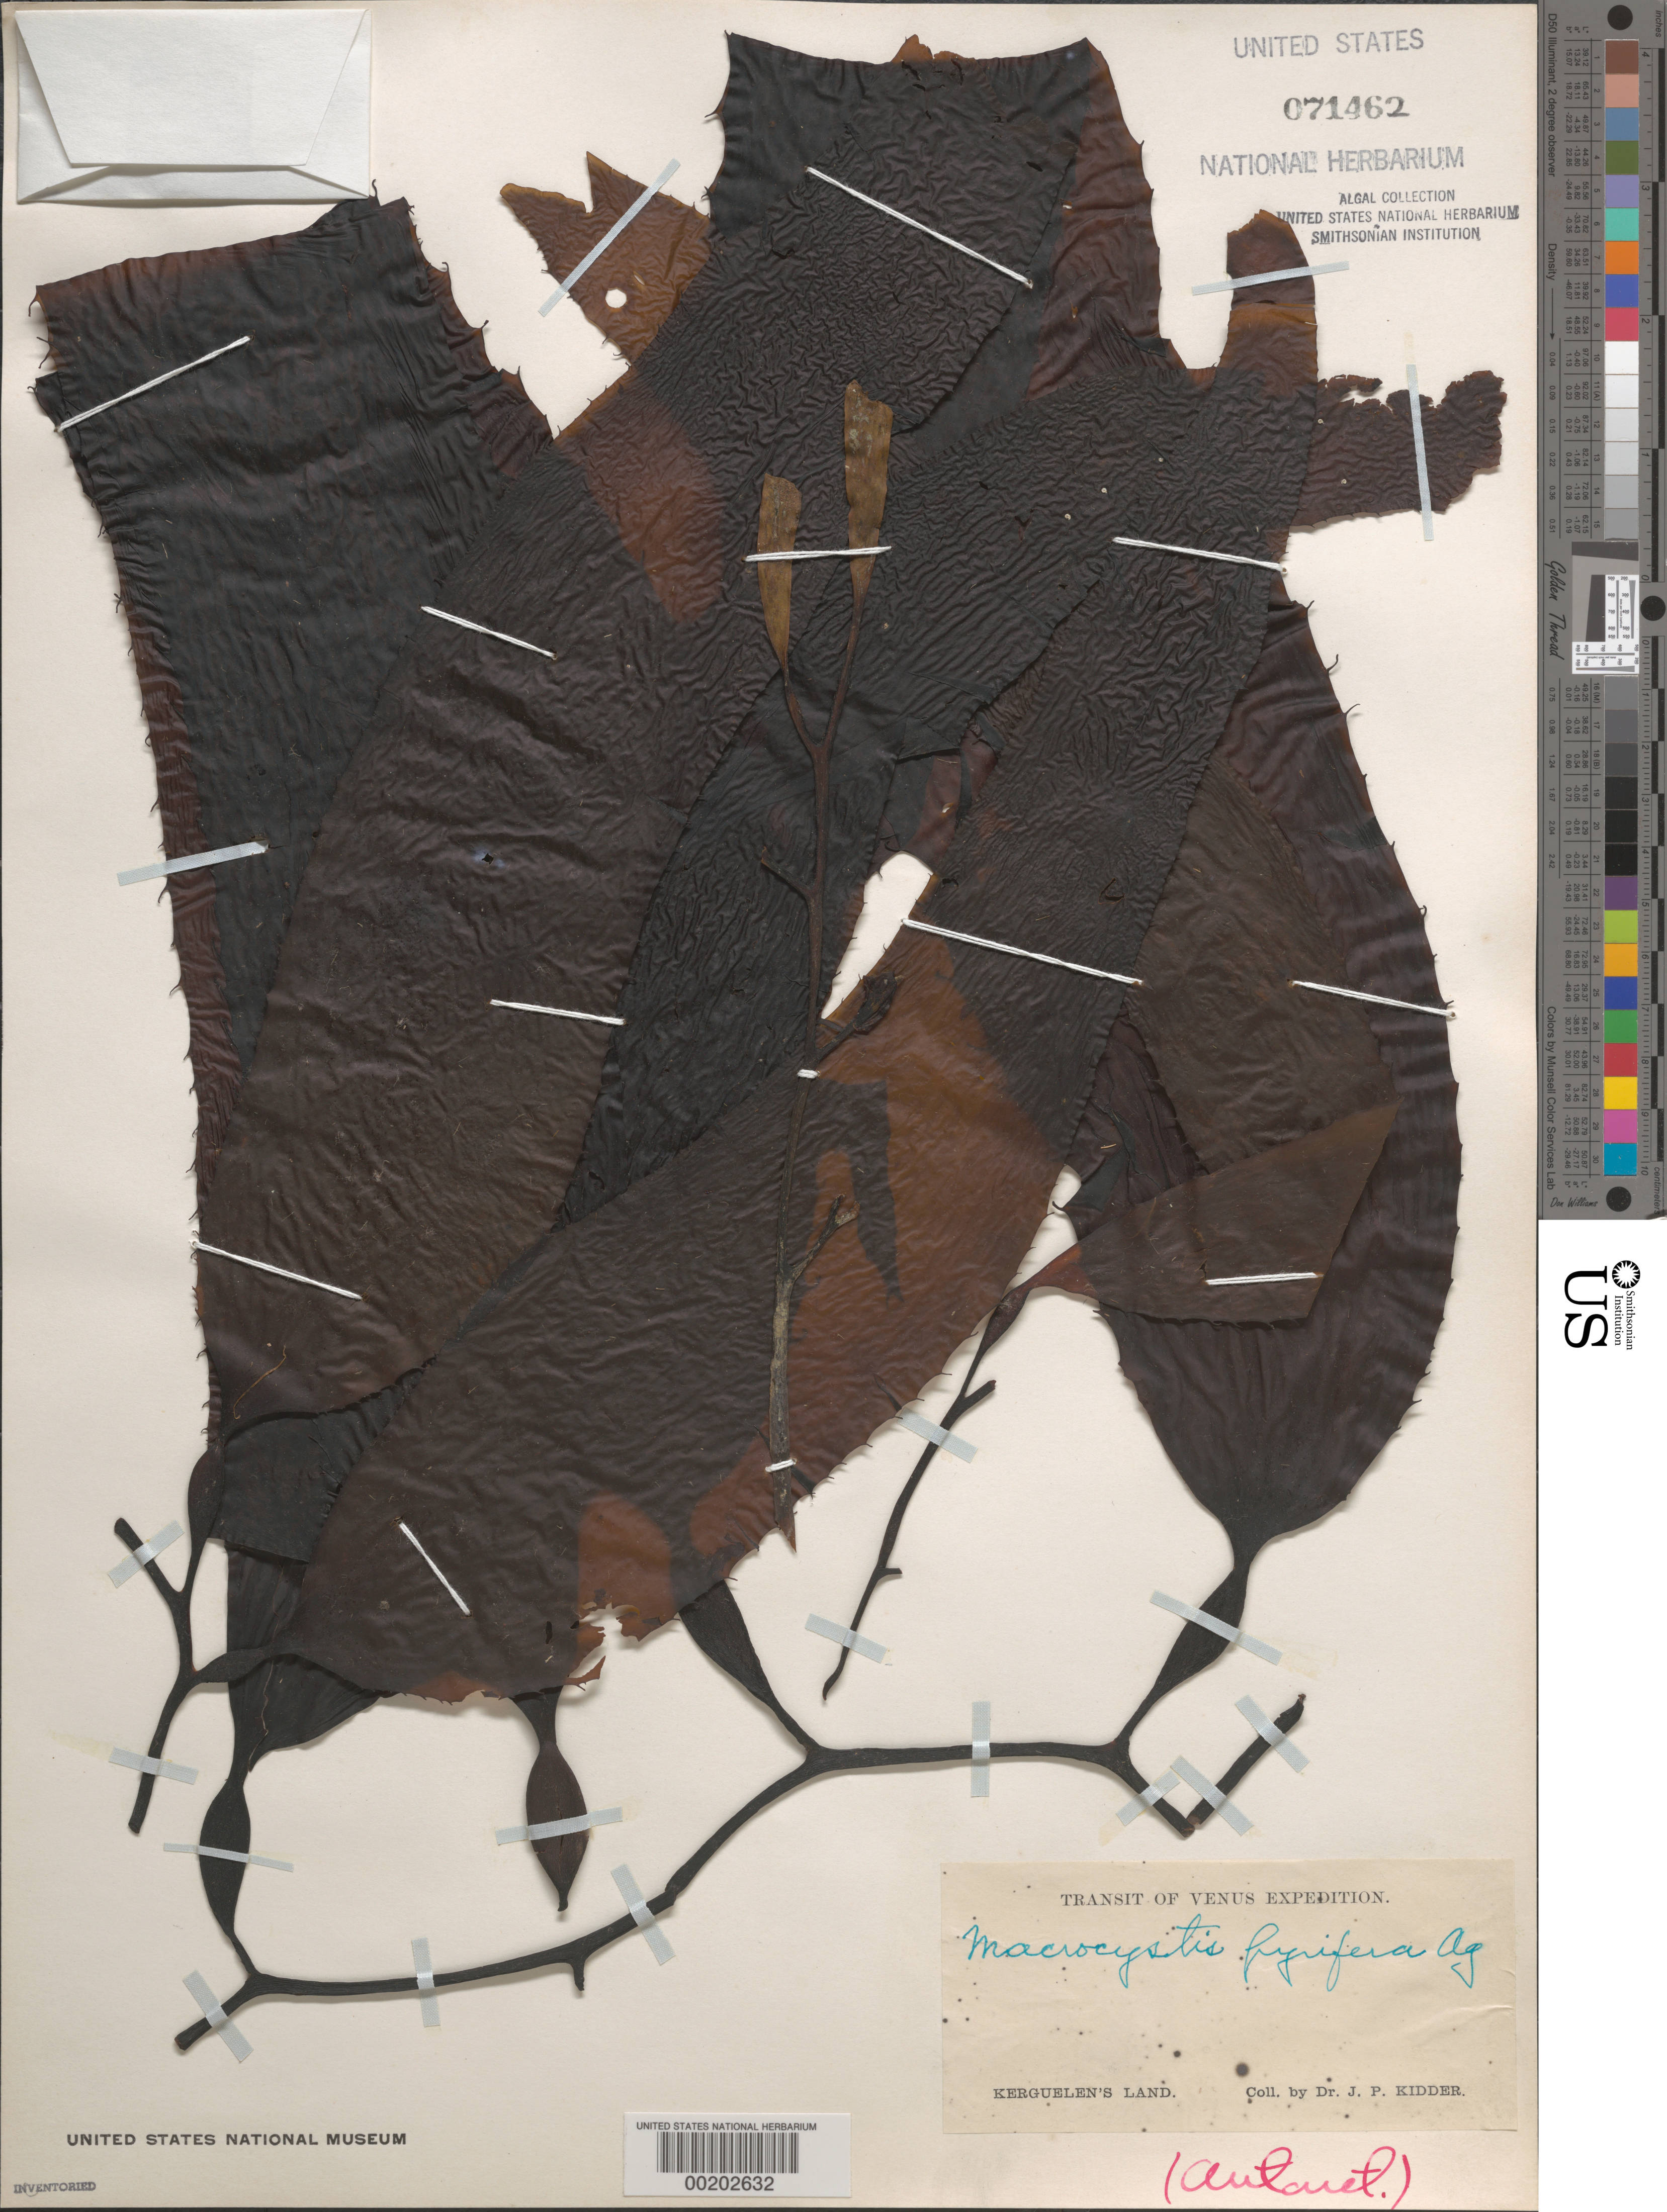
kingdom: Chromista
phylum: Ochrophyta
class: Phaeophyceae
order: Laminariales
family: Laminariaceae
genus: Macrocystis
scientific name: Macrocystis pyrifera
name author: (L.) C. Agardh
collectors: J.P. Kidder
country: French Southern Territories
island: Kerguelen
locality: (Old name: Kerguelen's Land)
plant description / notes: Transit of Venus Expedition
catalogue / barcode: US 71462